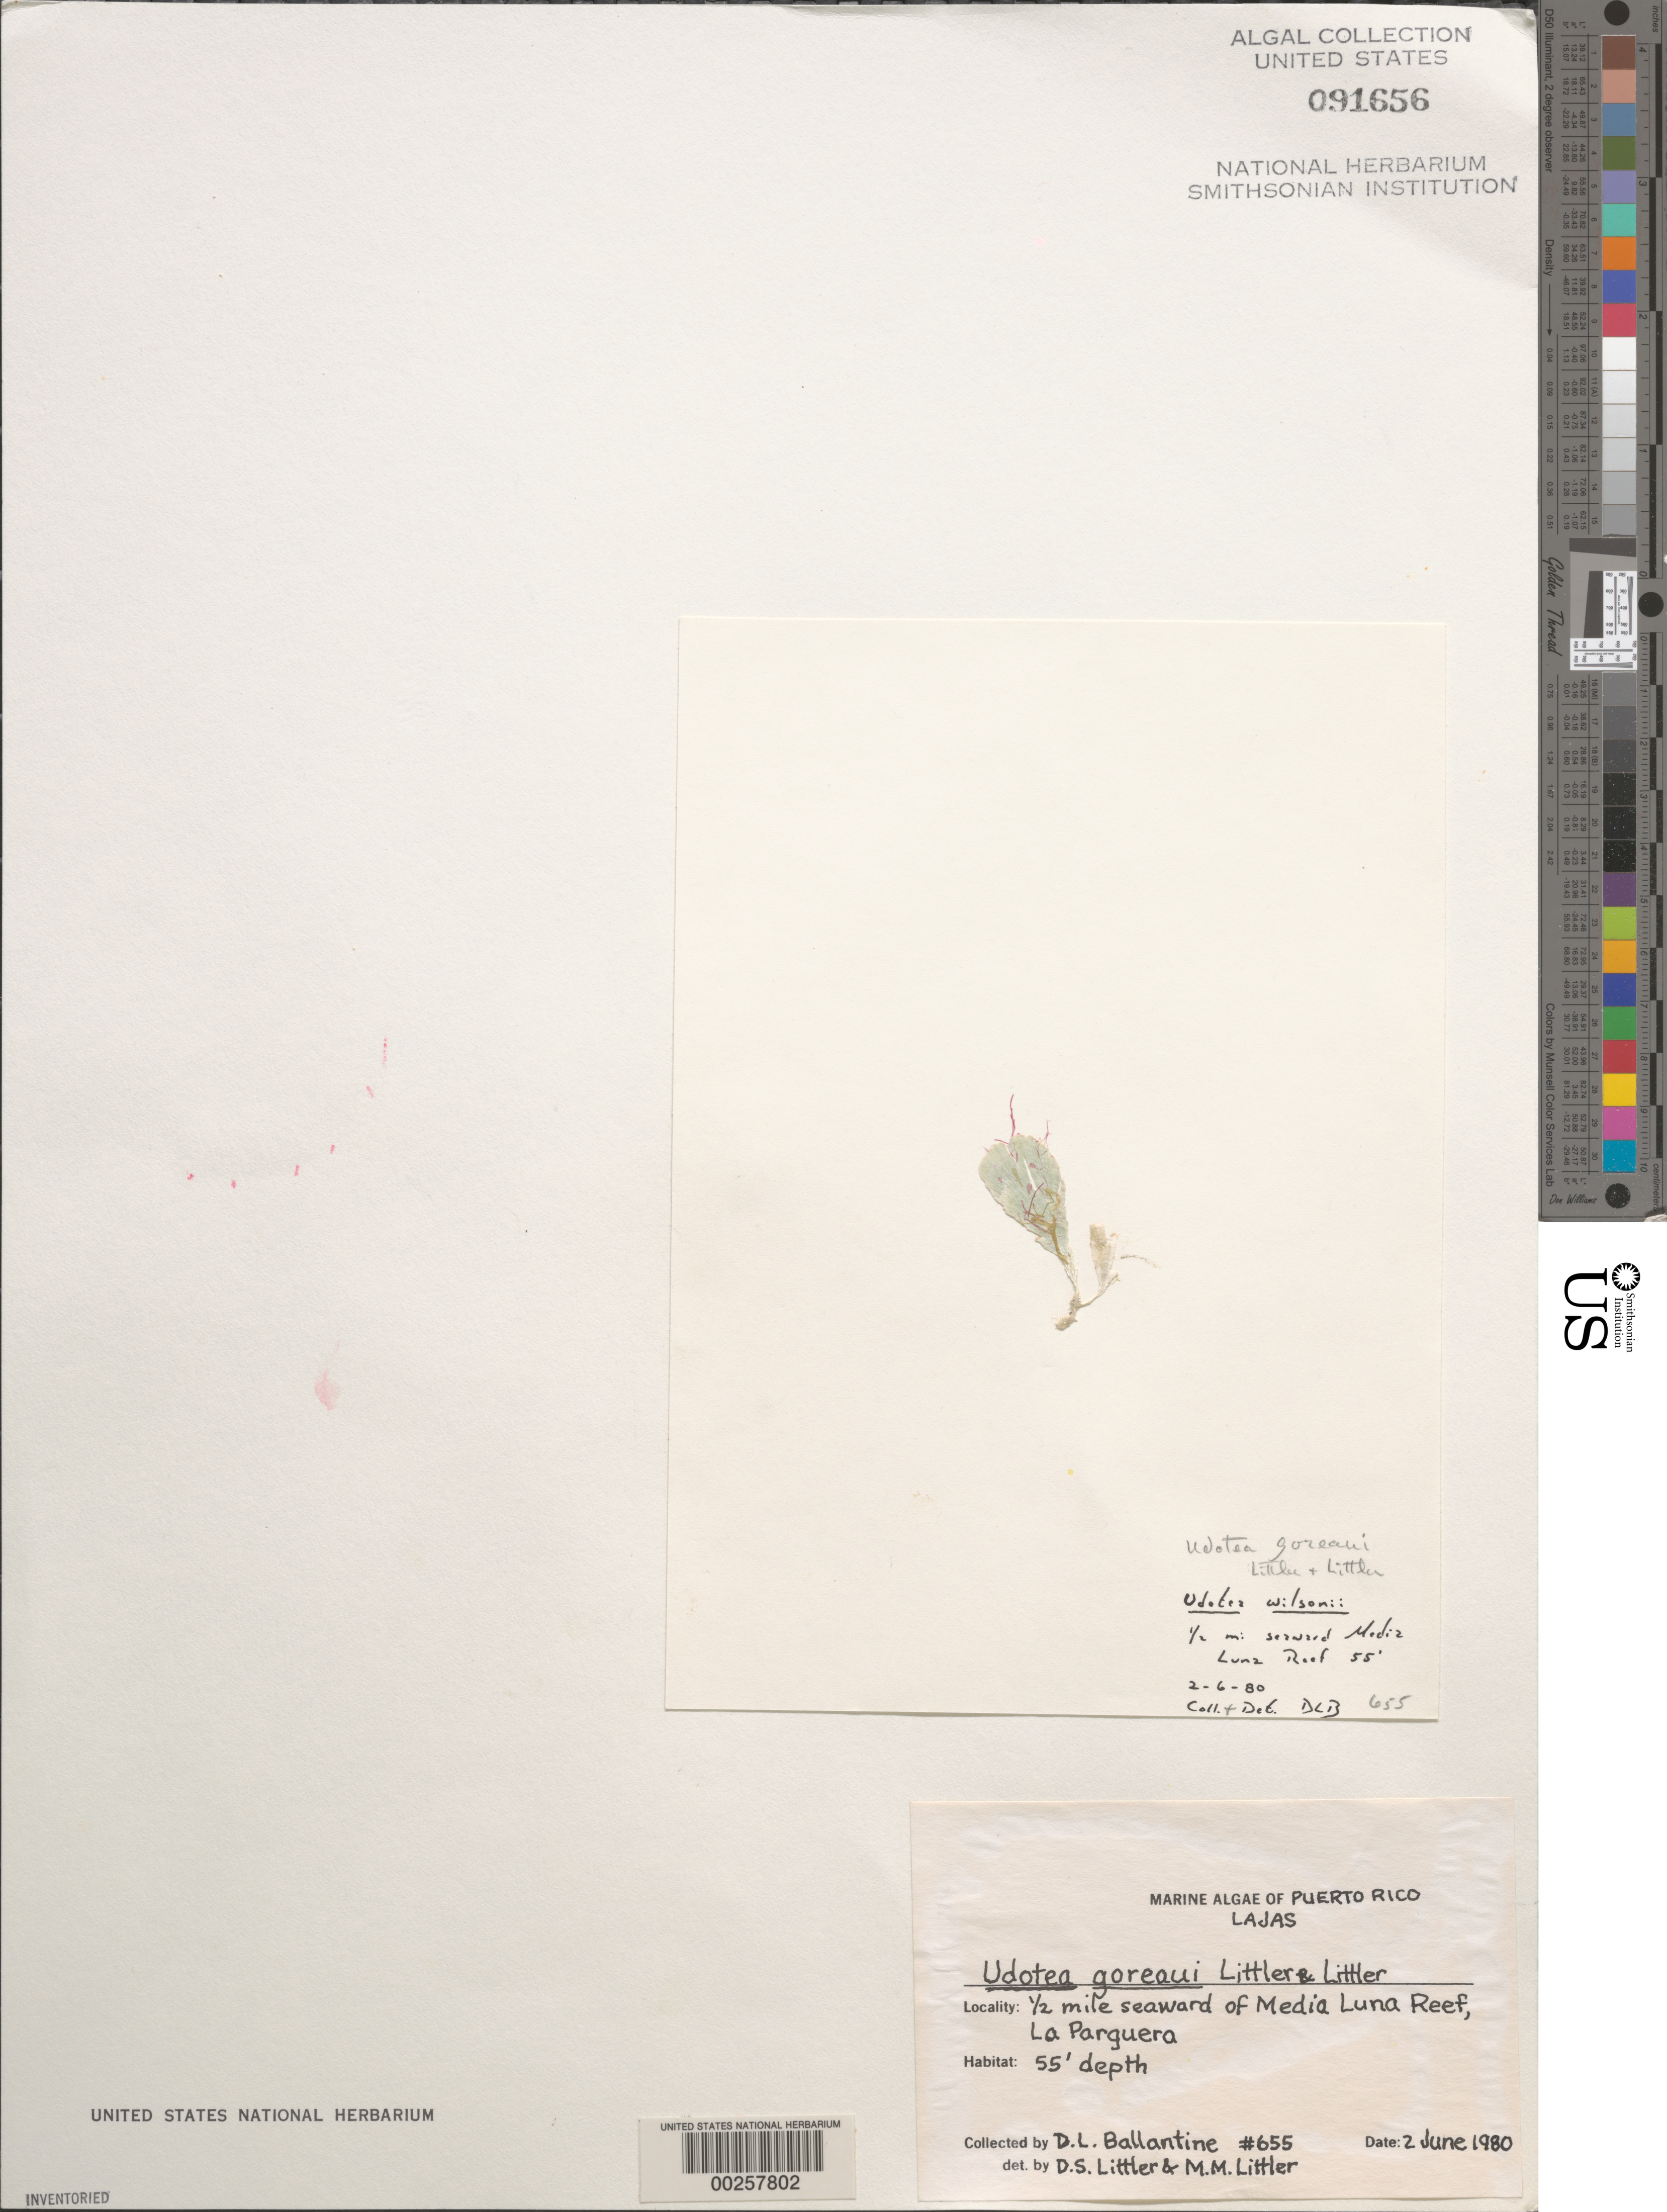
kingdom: Plantae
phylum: Chlorophyta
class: Ulvophyceae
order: Bryopsidales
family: Udoteaceae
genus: Udotea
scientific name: Udotea goreaui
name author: D.S. Littler & Littler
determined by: Littler, D. S.; Littler, M. M.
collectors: D.L. Ballantine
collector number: DLB 655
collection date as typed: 02 Jun 1980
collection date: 1980-06-02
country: Puerto Rico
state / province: Lajas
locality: La Parguera, off Media Luna Reef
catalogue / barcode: US 91656